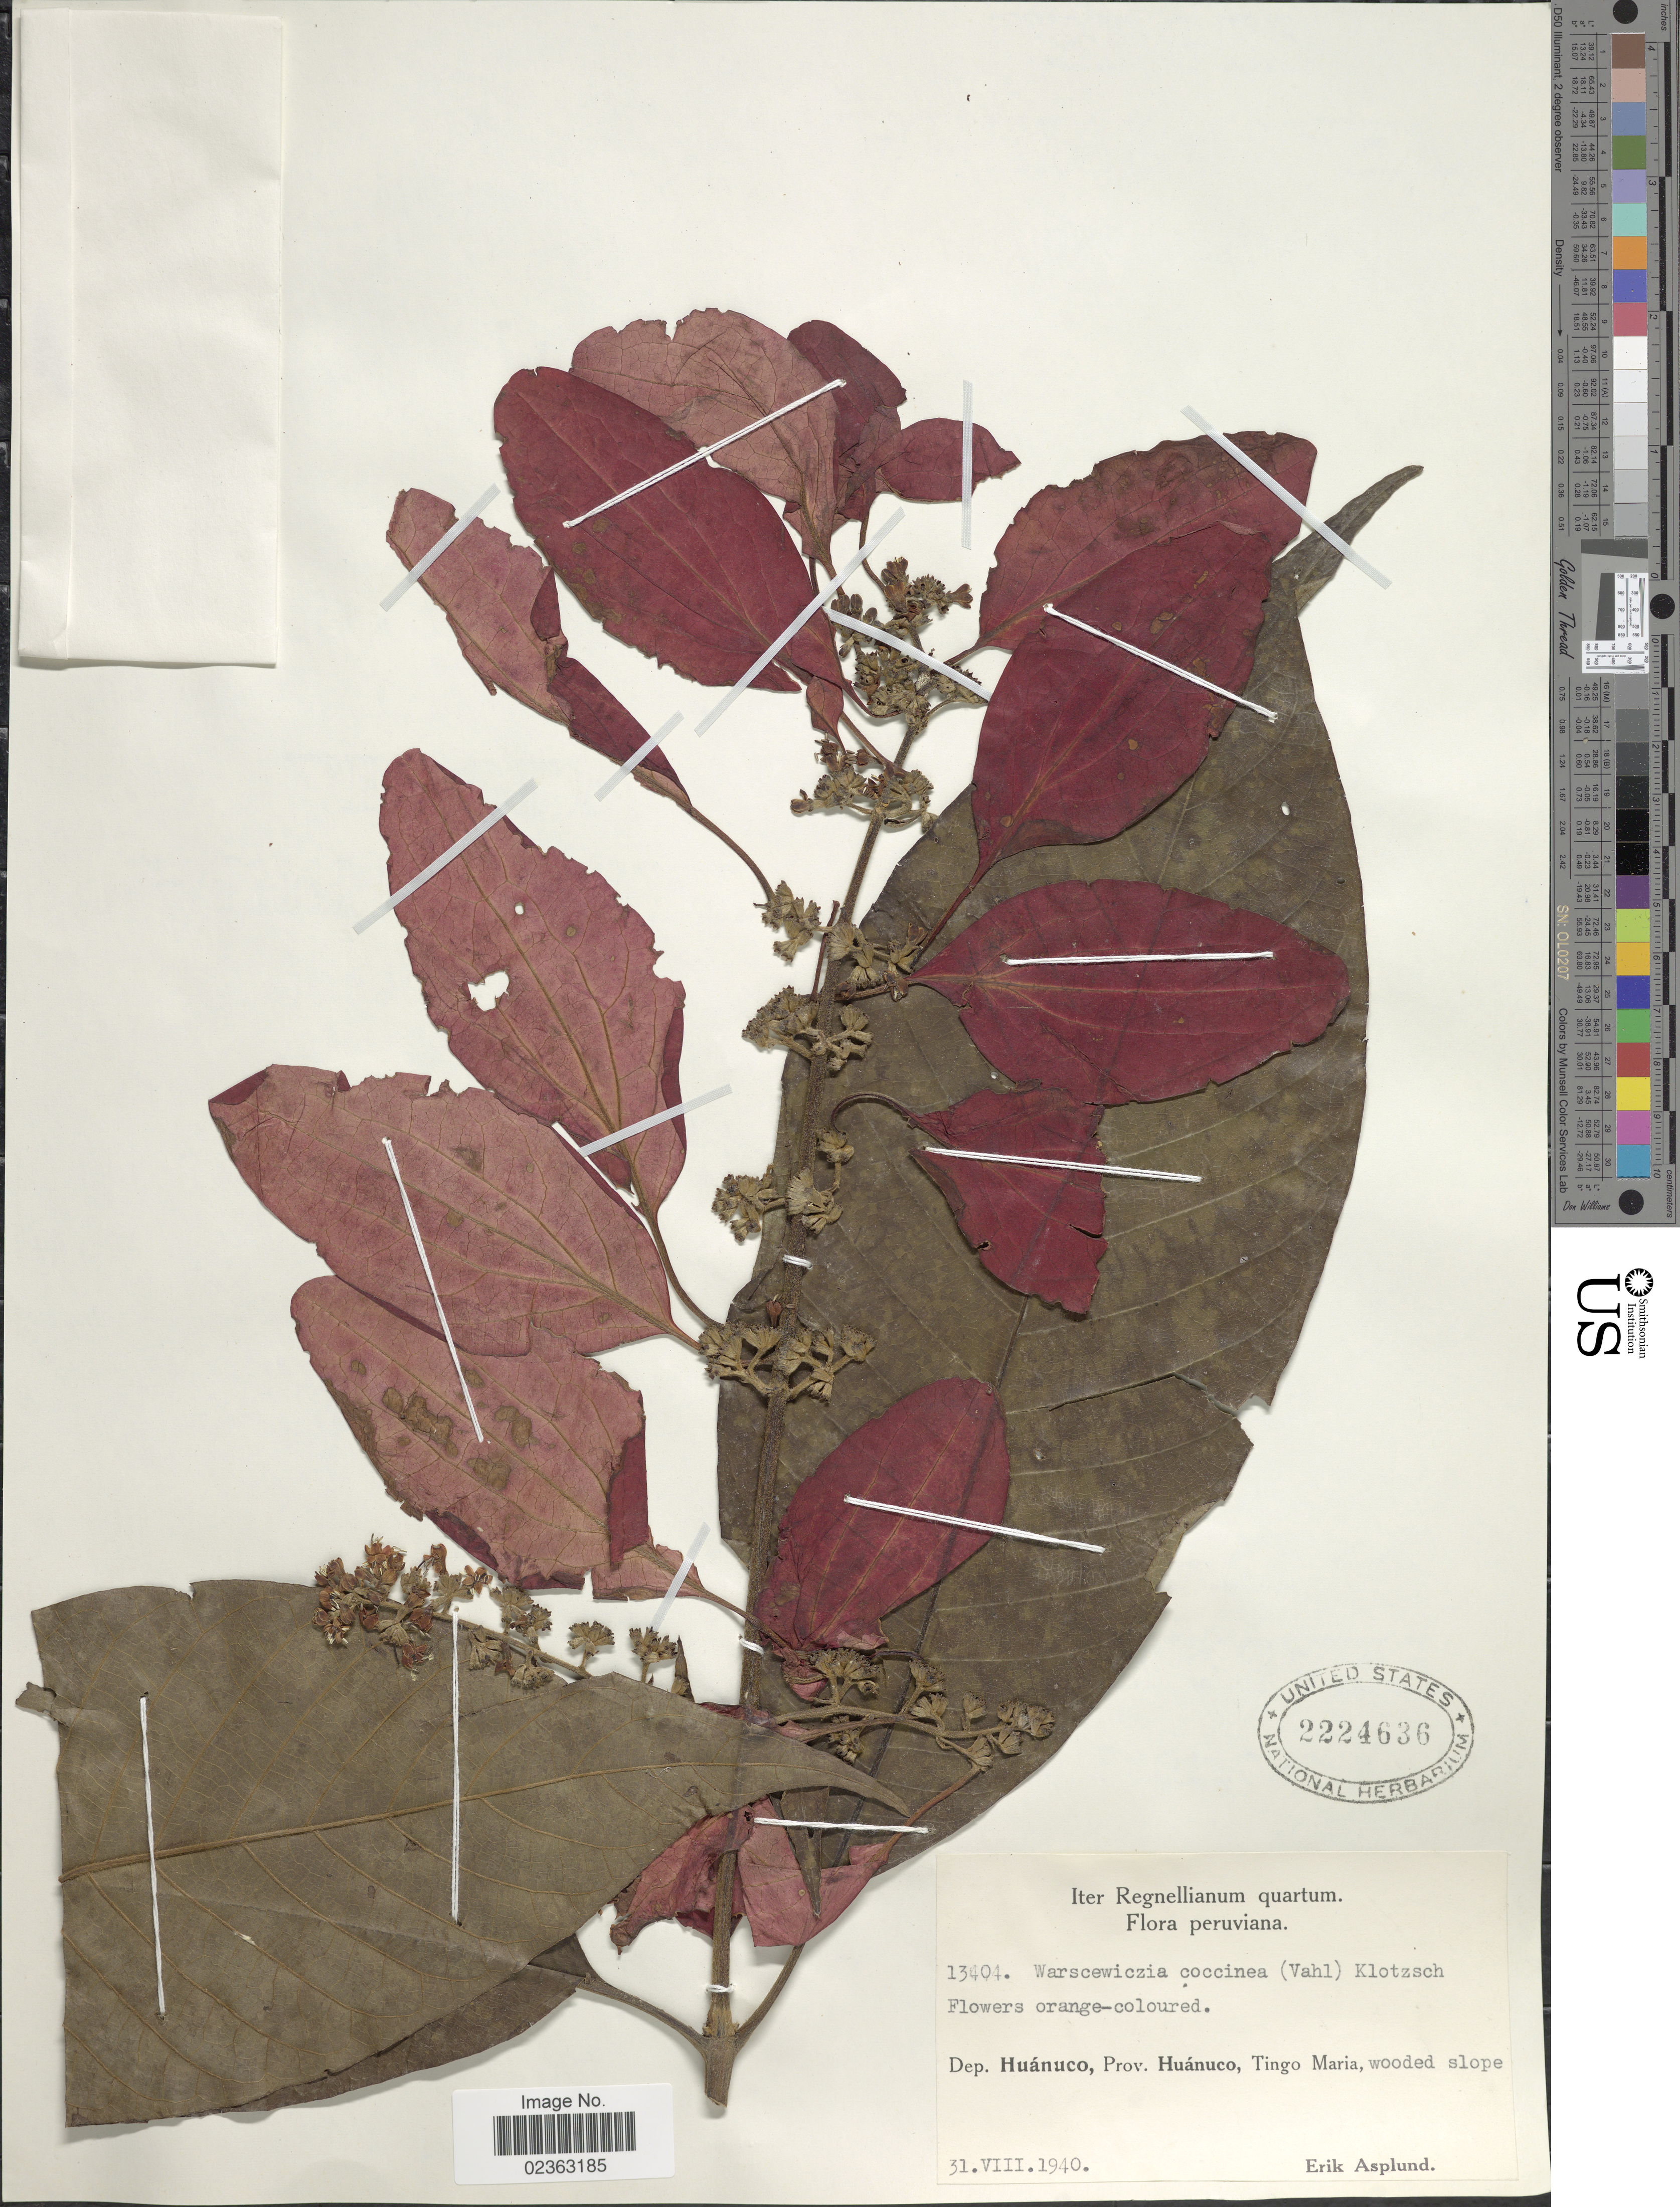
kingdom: Plantae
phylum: Tracheophyta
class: Magnoliopsida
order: Gentianales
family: Rubiaceae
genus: Warszewiczia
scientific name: Warszewiczia coccinea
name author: (Vahl) Klotzsch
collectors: E. Asplund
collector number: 13404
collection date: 1940-08-31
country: Peru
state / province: Huánuco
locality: Dep. Huanuco, Prov. Huanuco, Tingo Maria, wooded slope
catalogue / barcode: US 2224636